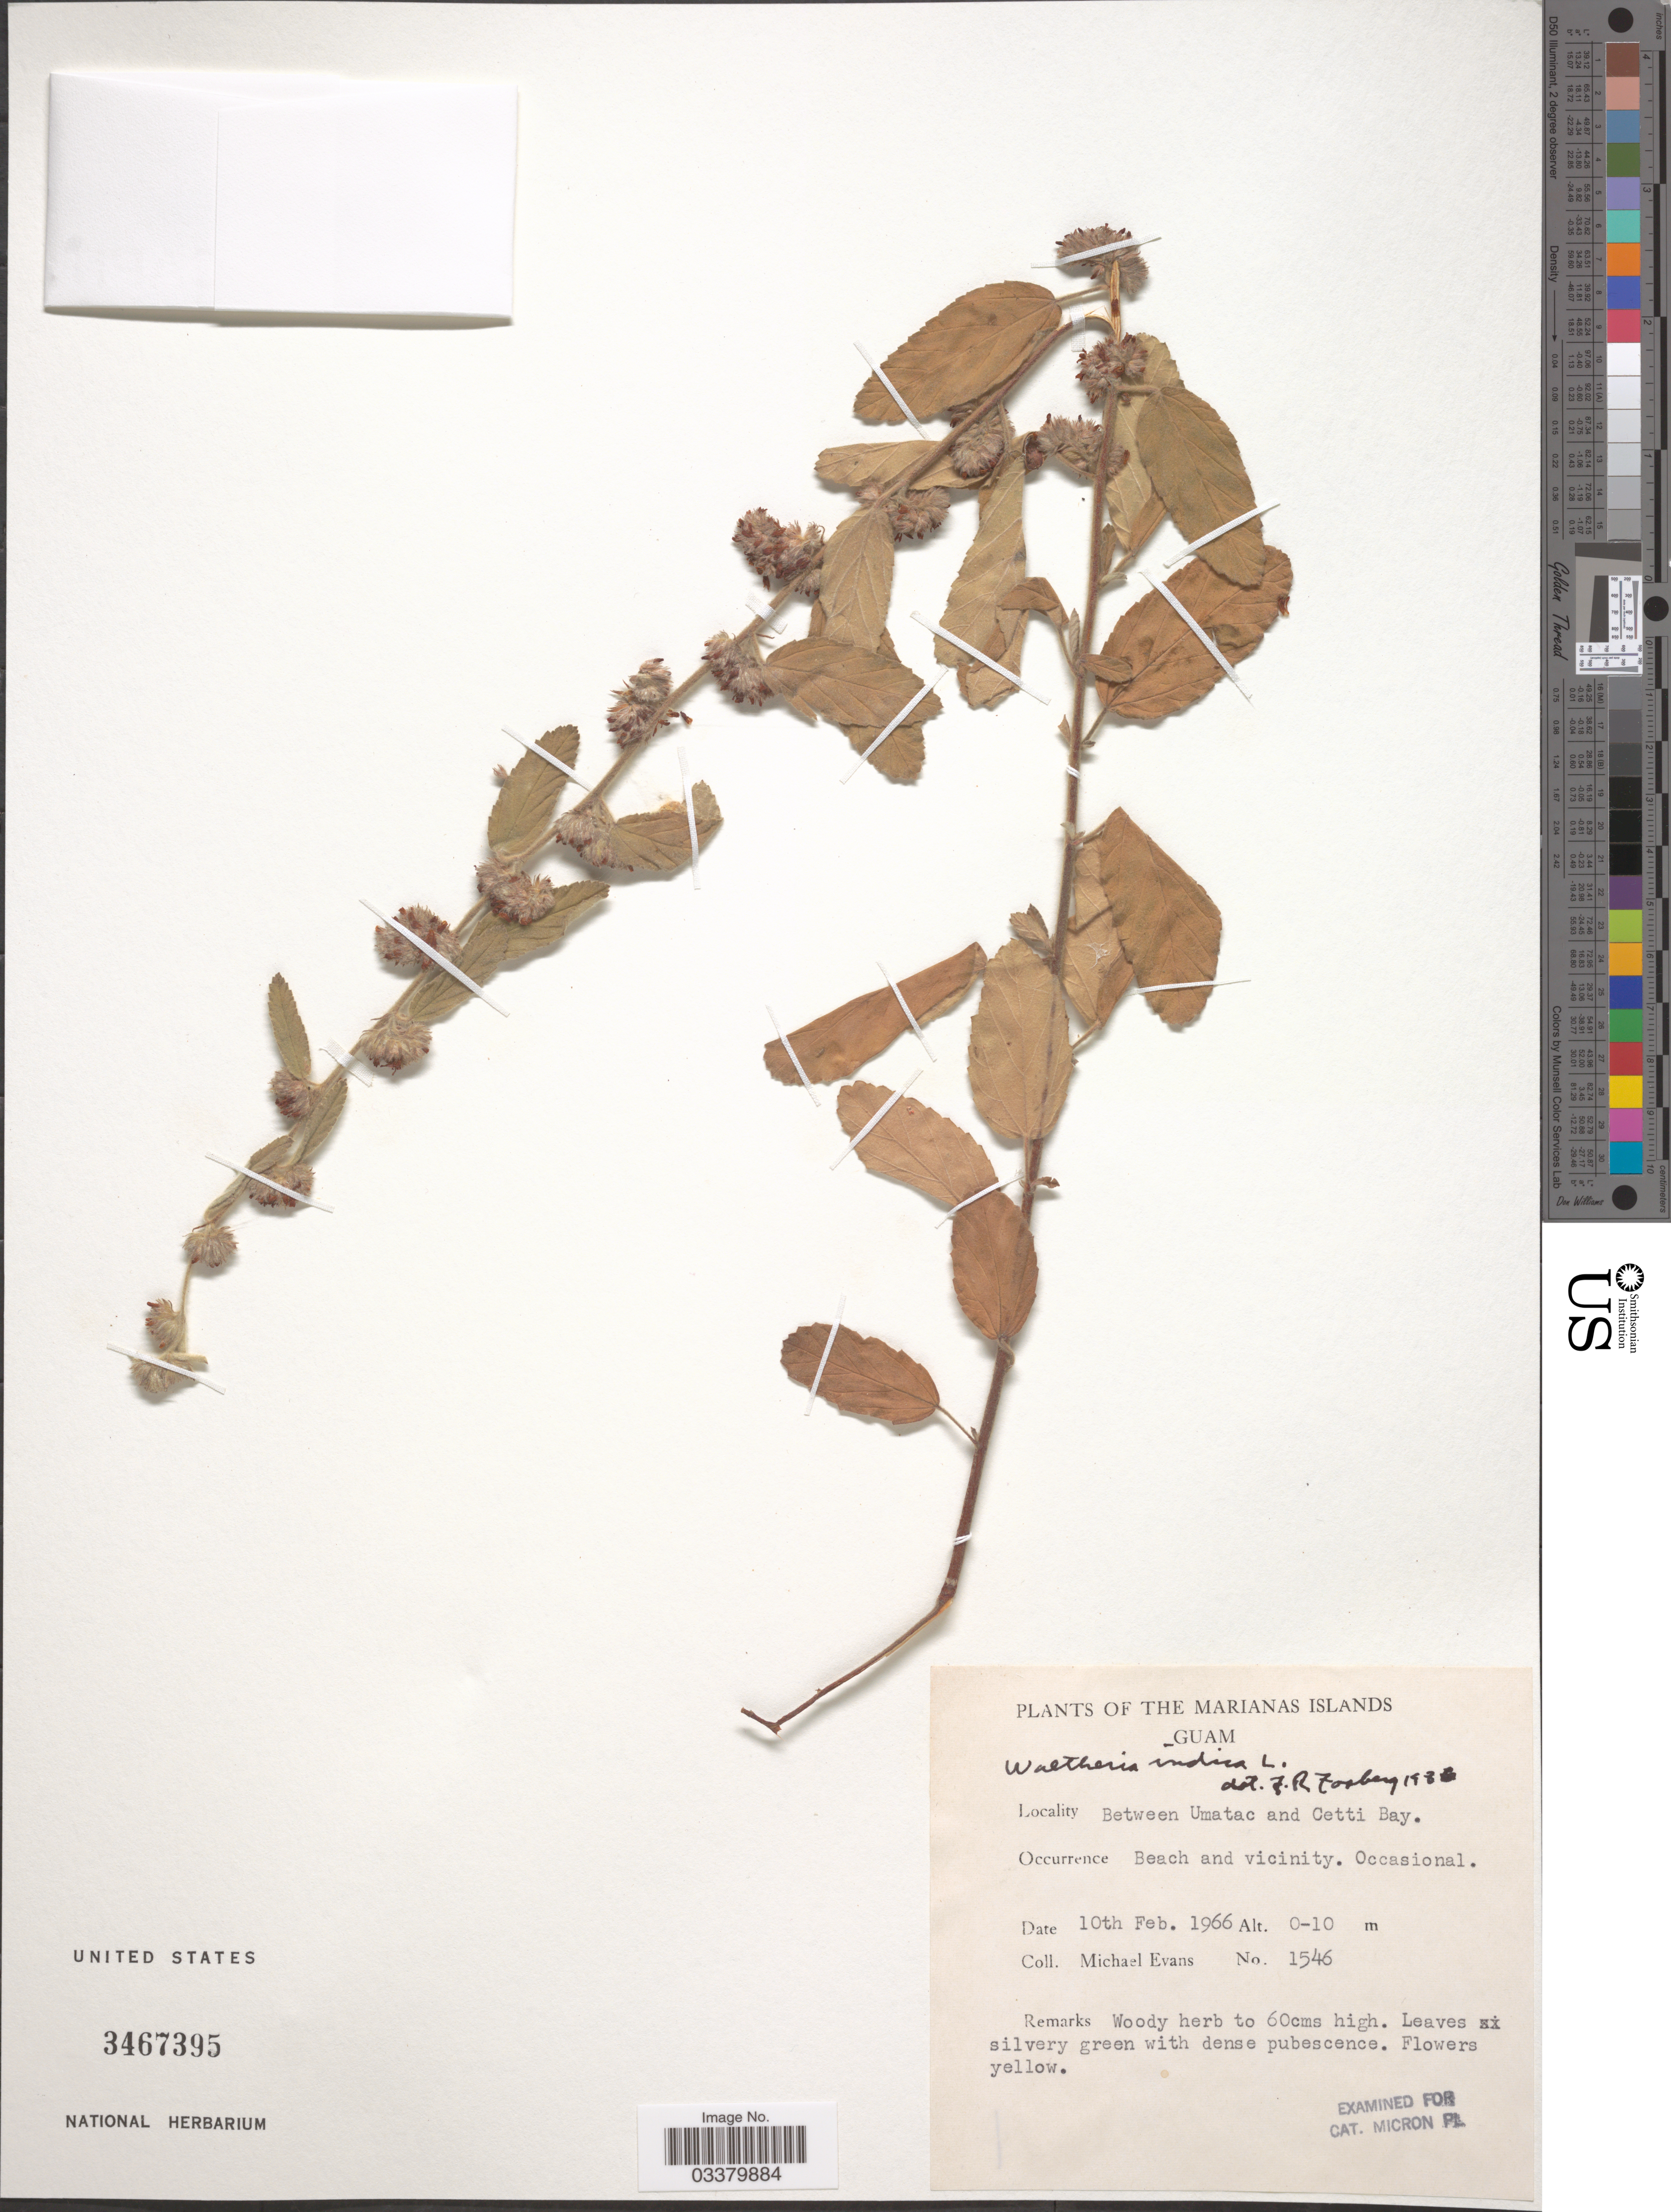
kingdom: Plantae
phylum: Tracheophyta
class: Magnoliopsida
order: Malvales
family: Malvaceae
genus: Waltheria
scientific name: Waltheria indica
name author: L.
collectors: M. Evans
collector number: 1546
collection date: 1966-02-10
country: Guam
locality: The Marianas Islands, Between Umatac and Cetti Bay. Beach and vicinity.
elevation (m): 0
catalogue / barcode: US 3467395